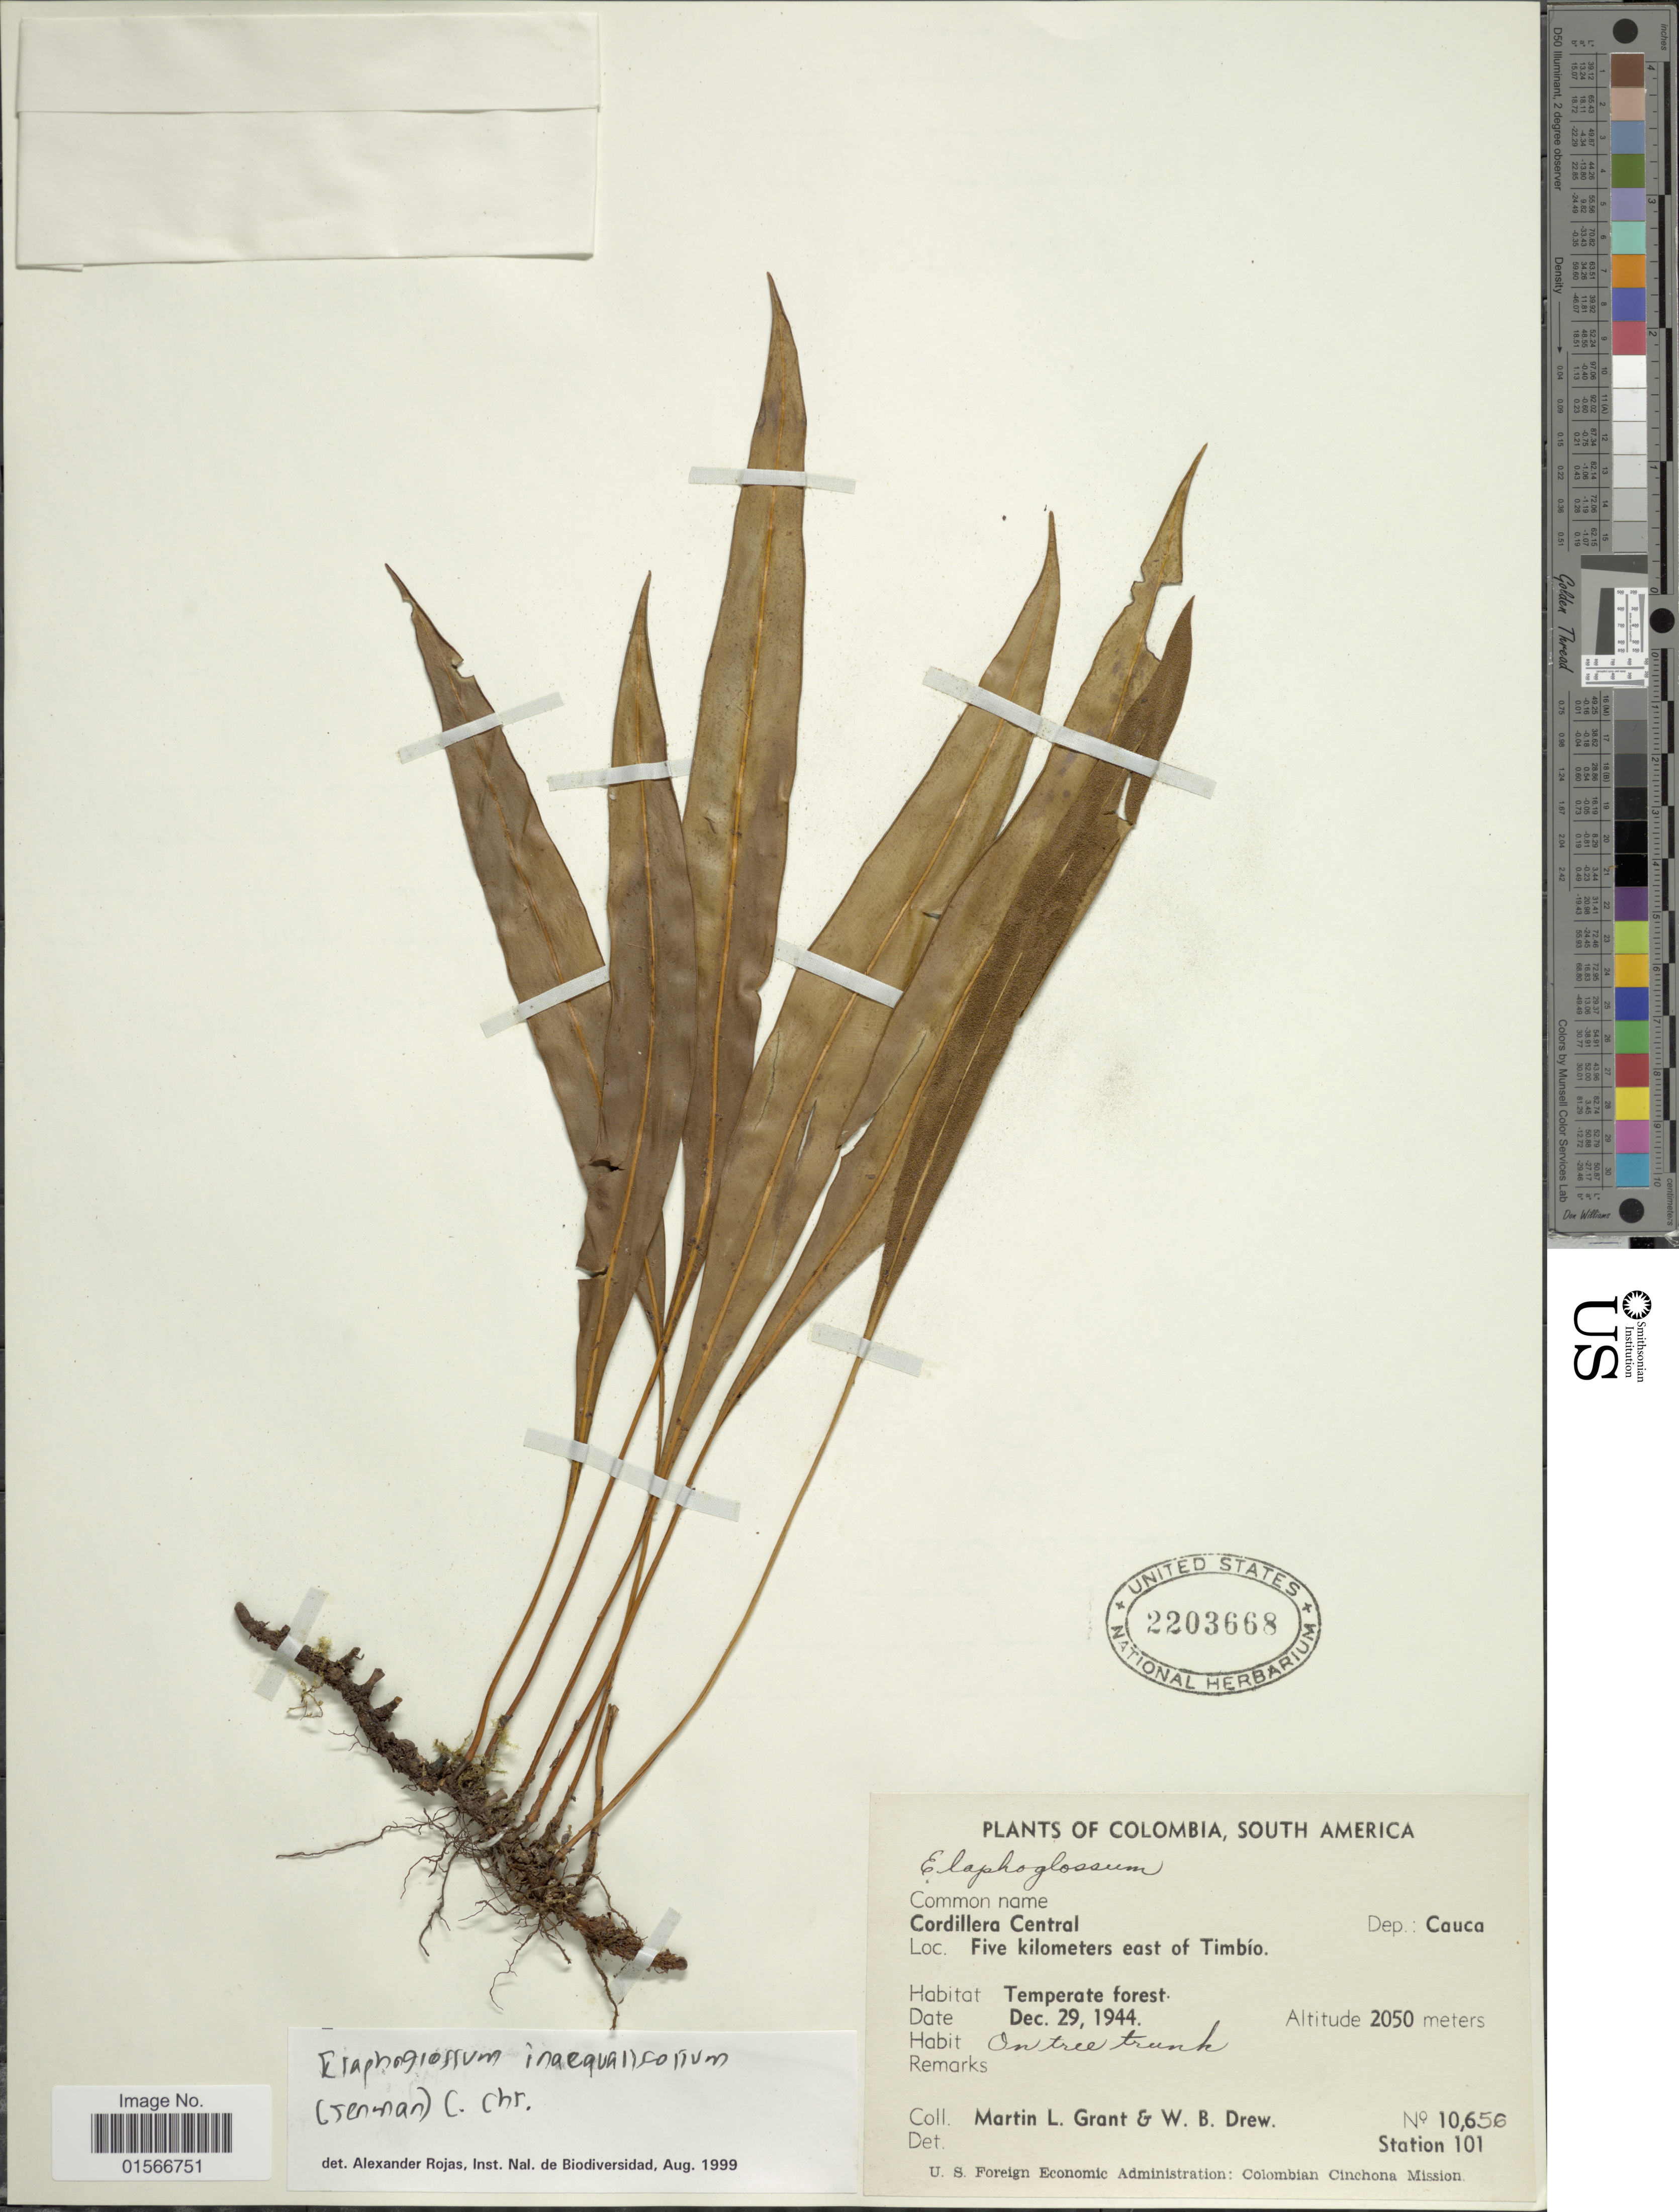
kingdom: Plantae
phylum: Tracheophyta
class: Polypodiopsida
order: Polypodiales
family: Dryopteridaceae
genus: Elaphoglossum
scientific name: Elaphoglossum inaequalifolium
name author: (Jenman) C. Chr.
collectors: M. L. Grant & W. B. Drew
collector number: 10656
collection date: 1944-12-29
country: Colombia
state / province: Cauca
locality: Cordillera Central, Dep: Cauca, Five kilometers east of Timbio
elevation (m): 2050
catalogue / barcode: US 2203668